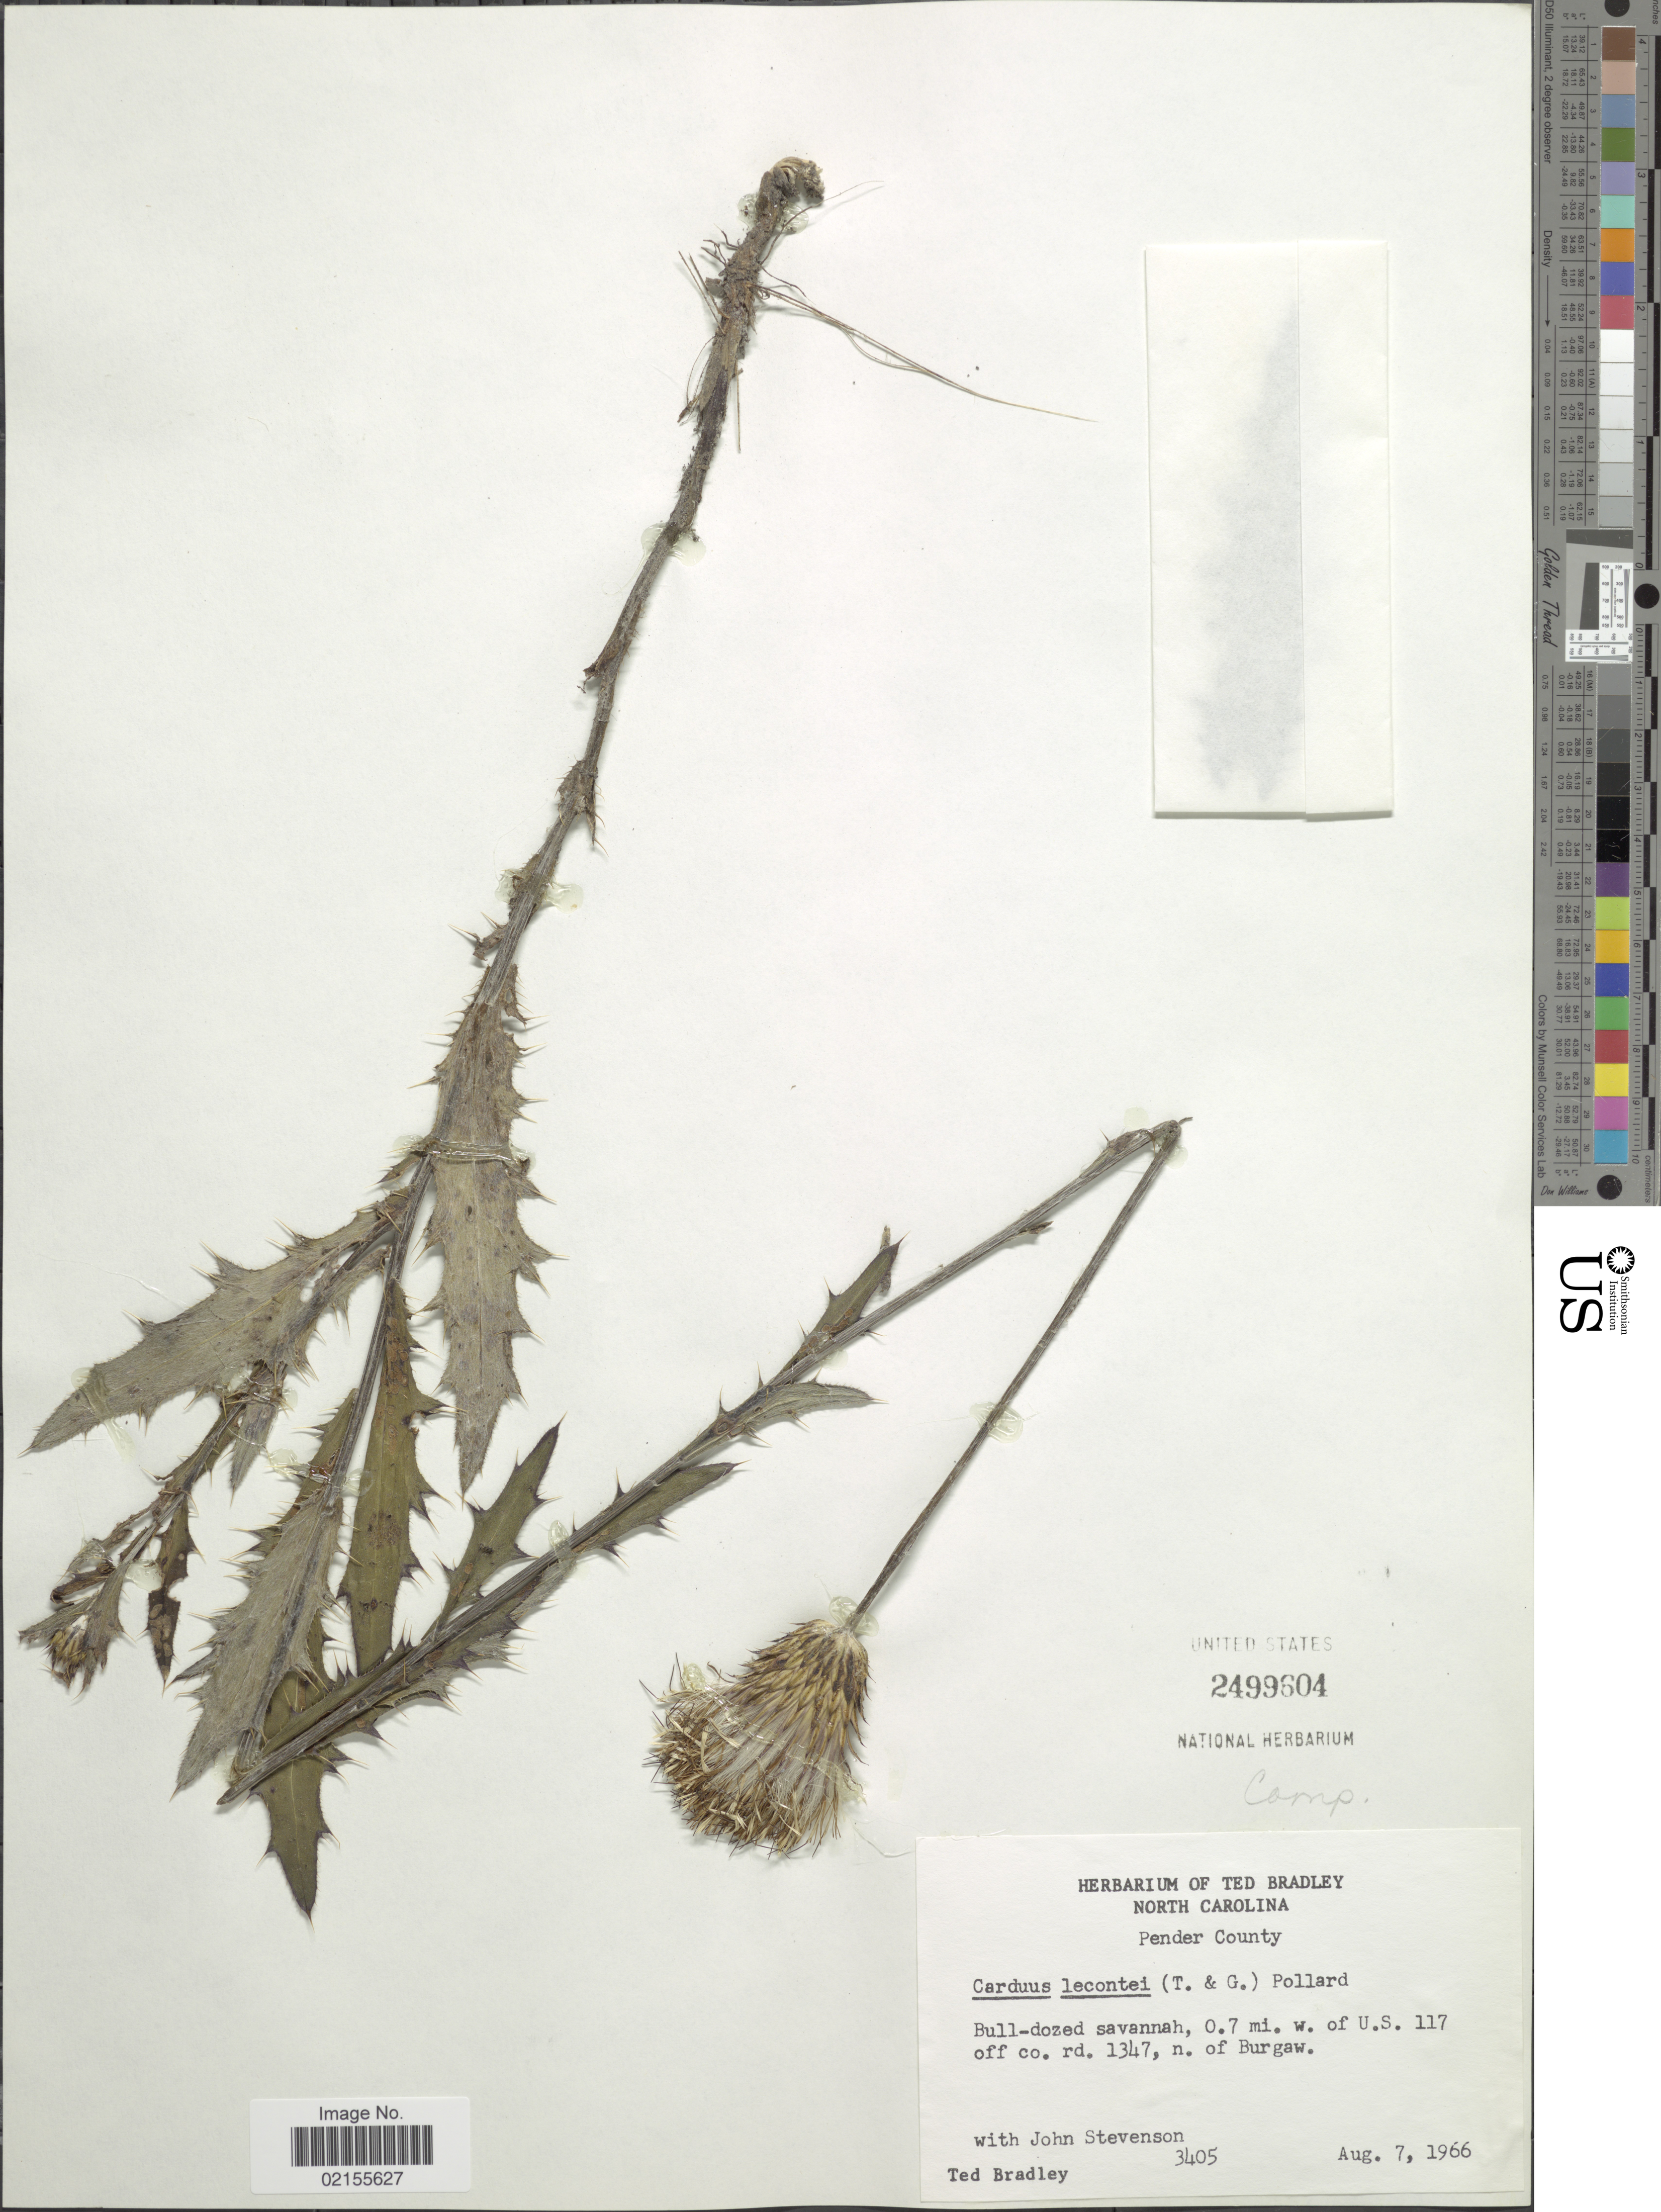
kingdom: Plantae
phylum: Tracheophyta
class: Magnoliopsida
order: Asterales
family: Asteraceae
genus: Cirsium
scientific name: Cirsium lecontei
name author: Torr. & A. Gray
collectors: T. Bradley & J. Stevenson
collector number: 3405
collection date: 1966-08-07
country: United States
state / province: North Carolina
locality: Pender County, Bull-dozed savannah, 0.7 mi. w. of U.S. 117 off co.rd. 1347, n of Burgaw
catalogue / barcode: US 2499604